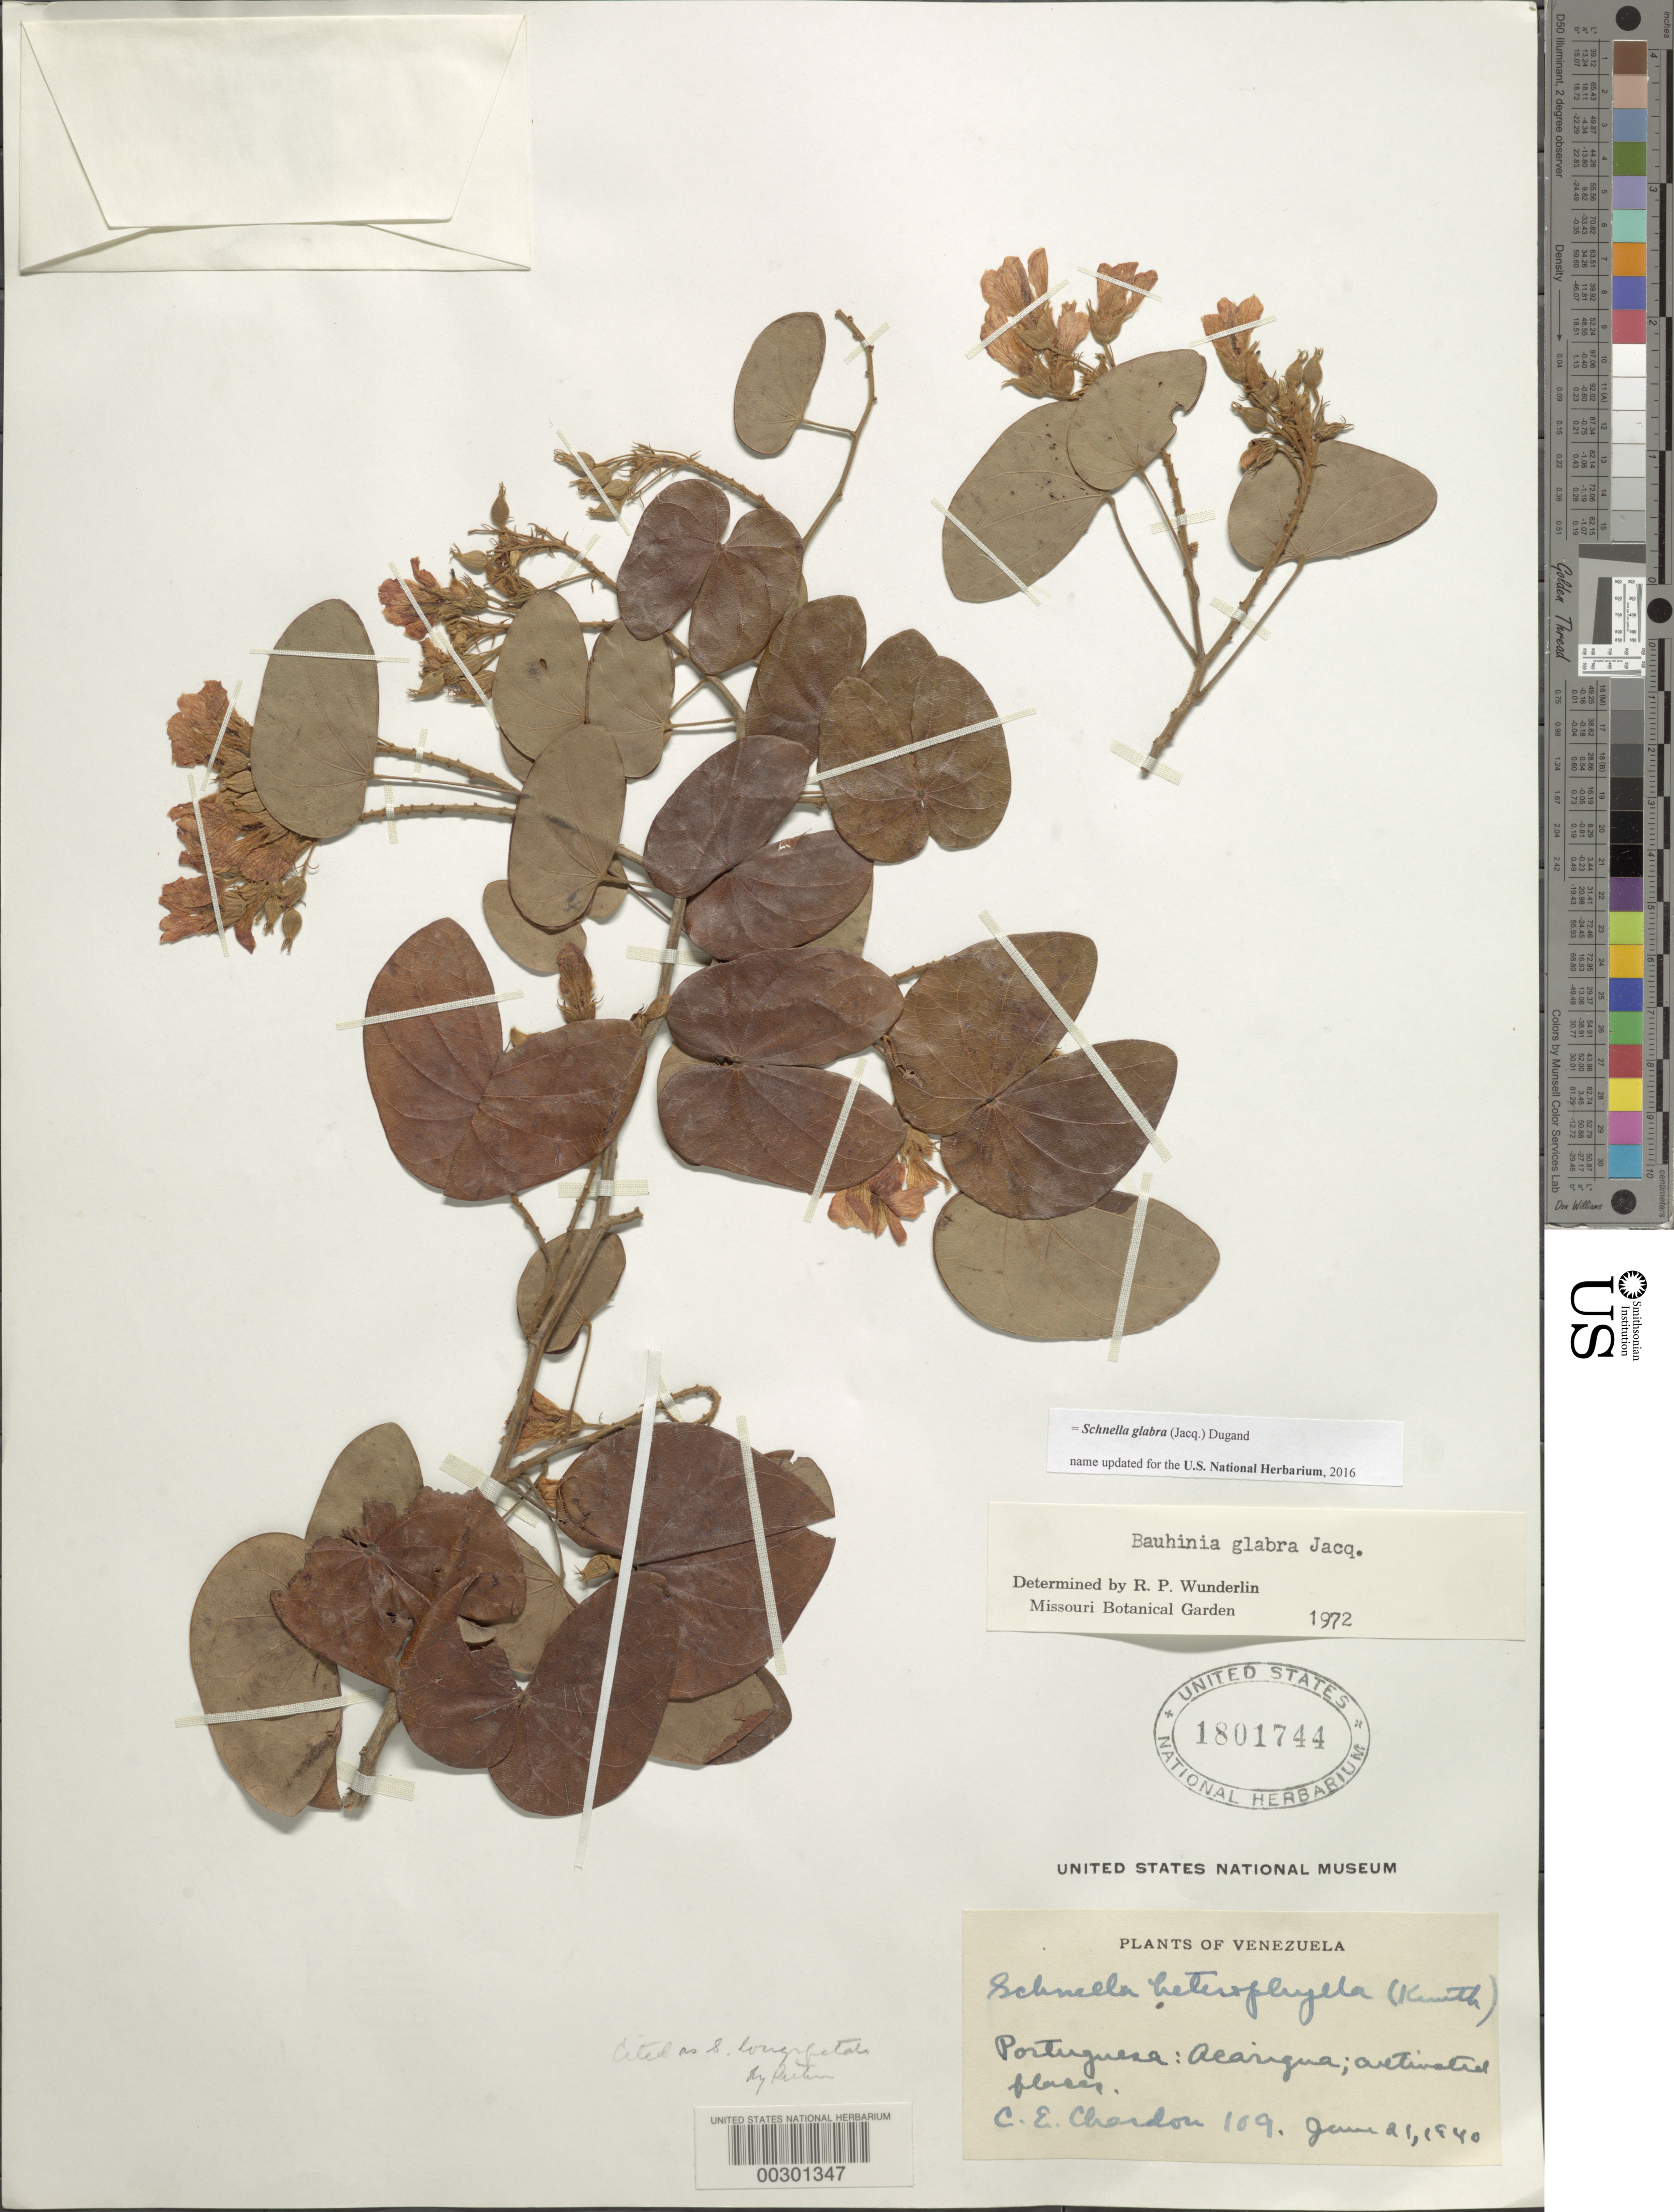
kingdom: Plantae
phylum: Tracheophyta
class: Magnoliopsida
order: Fabales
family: Fabaceae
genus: Schnella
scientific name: Schnella glabra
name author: (Jacq.) Dugand G.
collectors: C. E. Chardón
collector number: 109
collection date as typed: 21 Jun 1940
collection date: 1940-06-21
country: Venezuela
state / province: Portuguesa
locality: Acarigua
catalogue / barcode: US 1801744